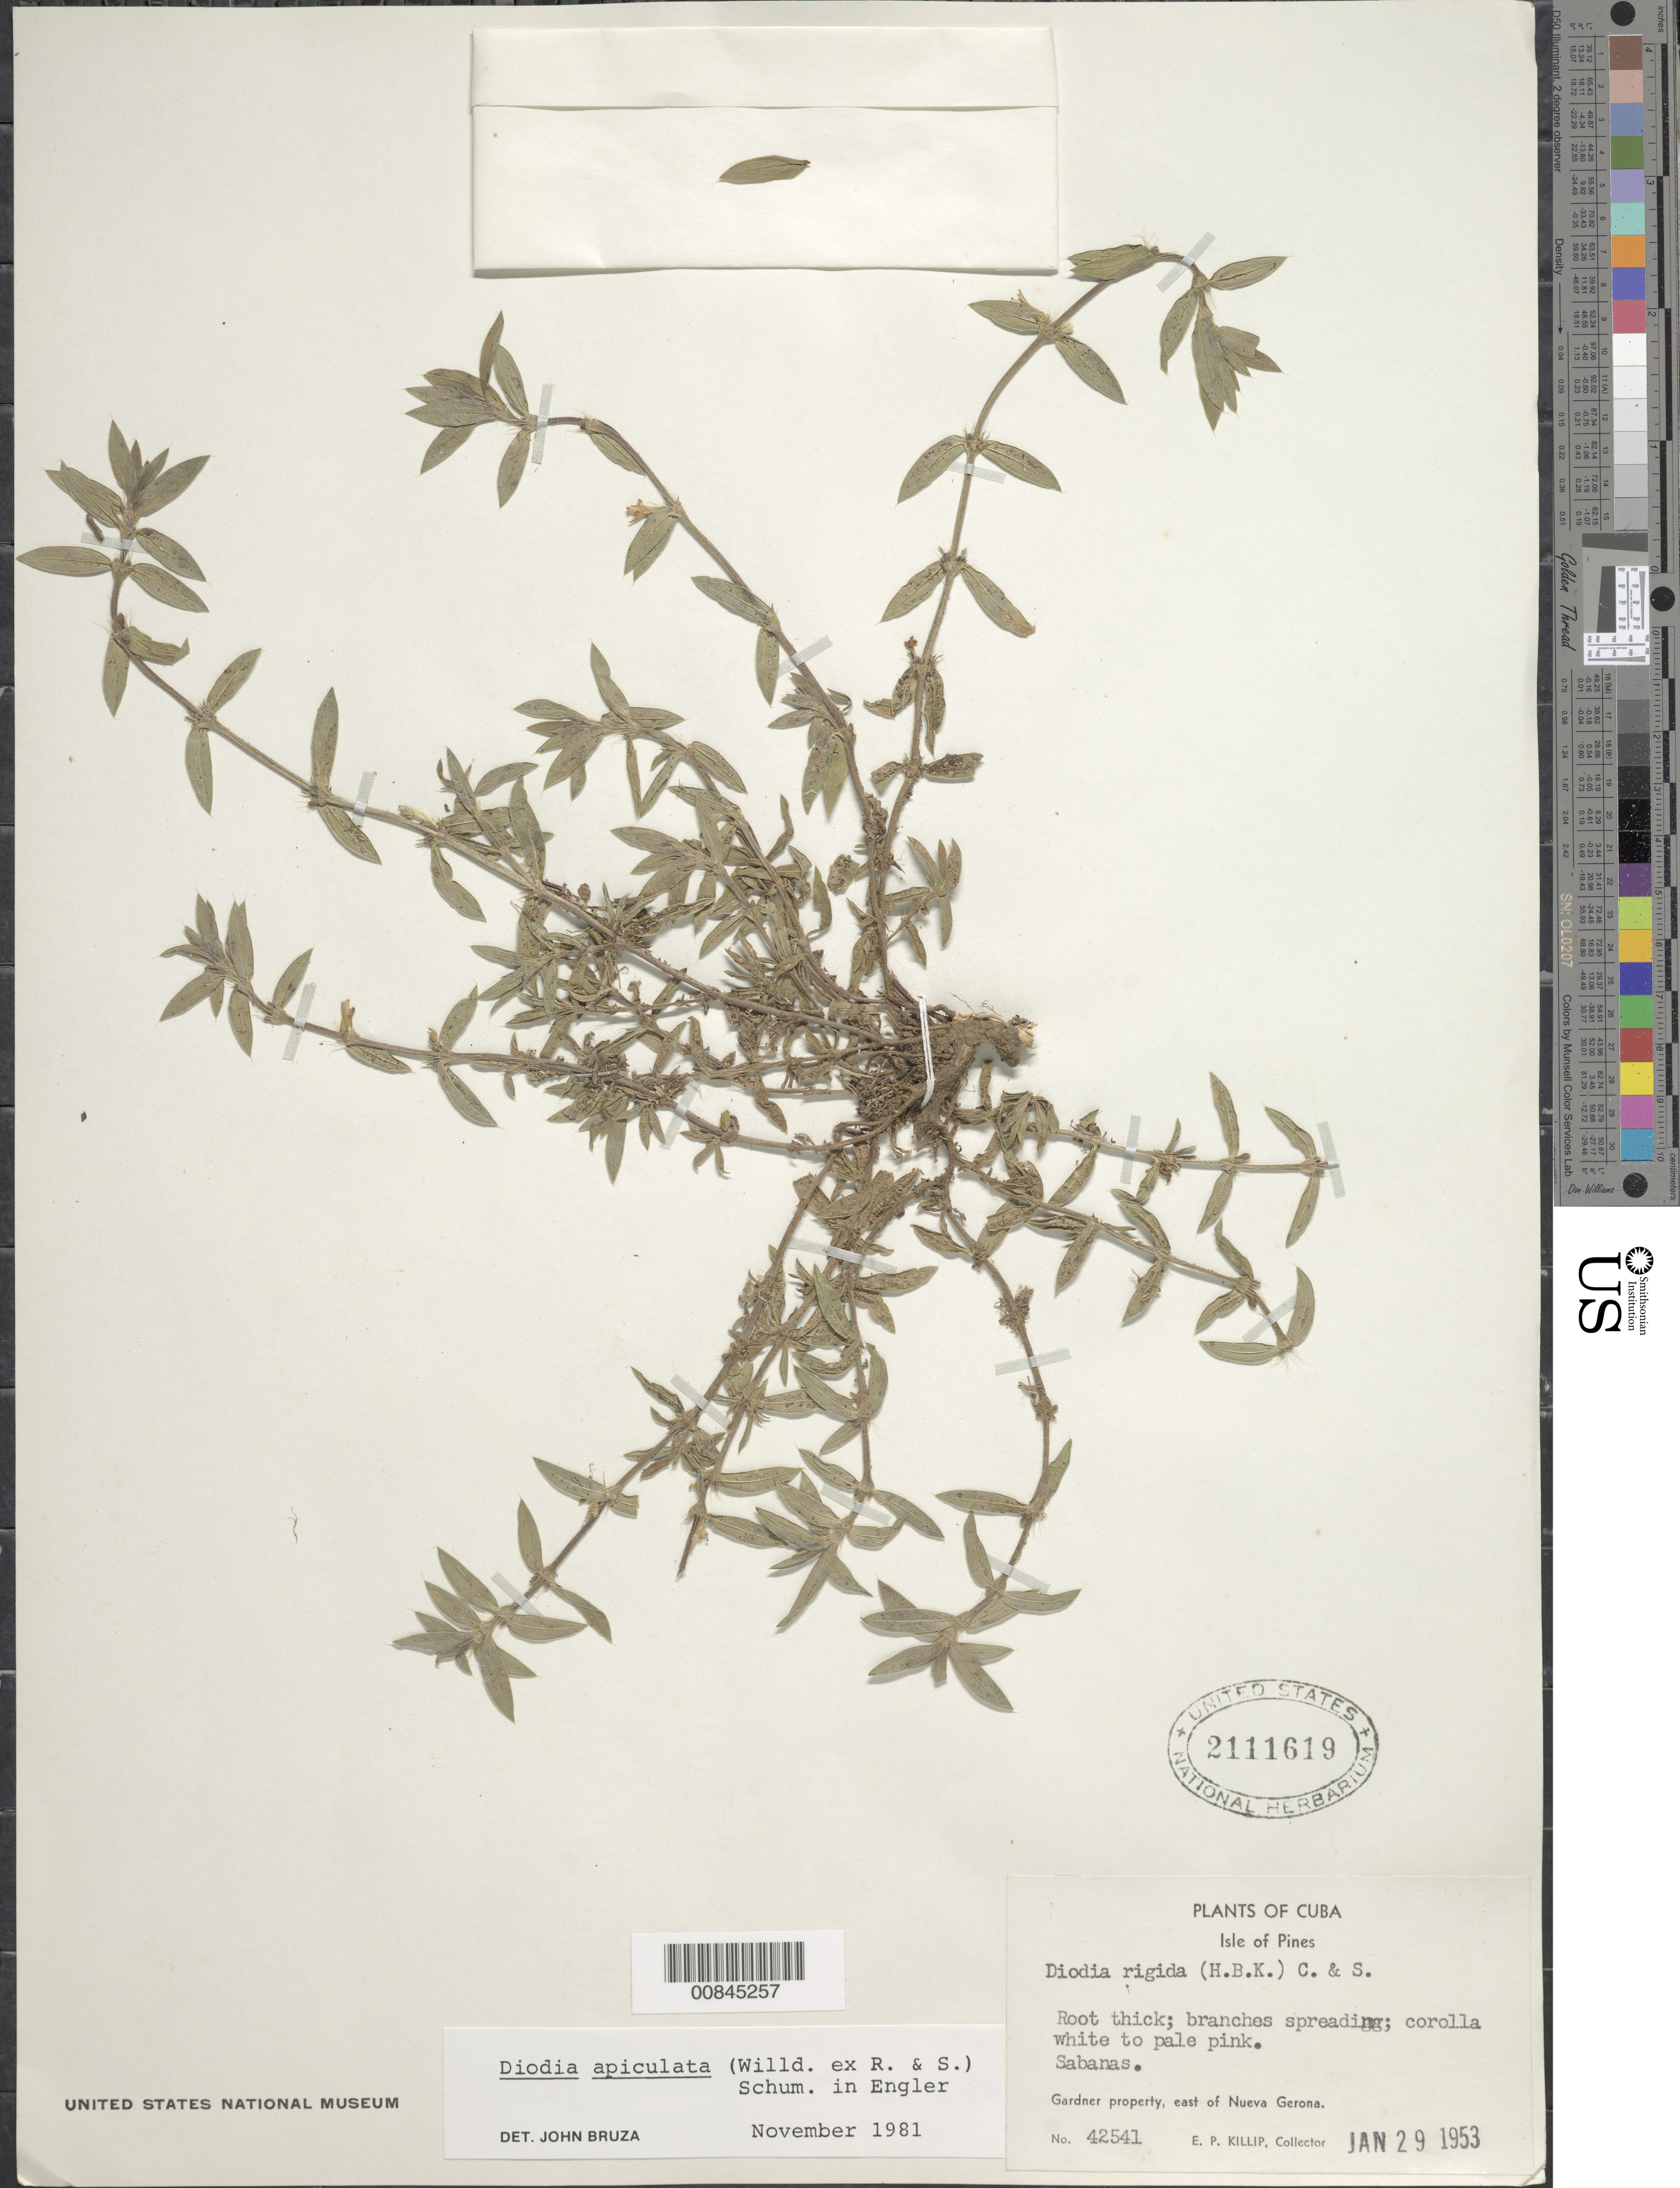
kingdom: Plantae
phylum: Tracheophyta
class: Magnoliopsida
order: Gentianales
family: Rubiaceae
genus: Diodella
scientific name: Diodella apiculata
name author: (Willd. ex Roem. & Schult.) Bacigalupo & E.L. Cabral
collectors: E. P. Killip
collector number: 42541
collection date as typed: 29 Jan 1953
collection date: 1953-01-29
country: Cuba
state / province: Isla de La Juventud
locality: Gardner property, east of Nueva Gerona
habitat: Sabanas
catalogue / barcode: US 2111619